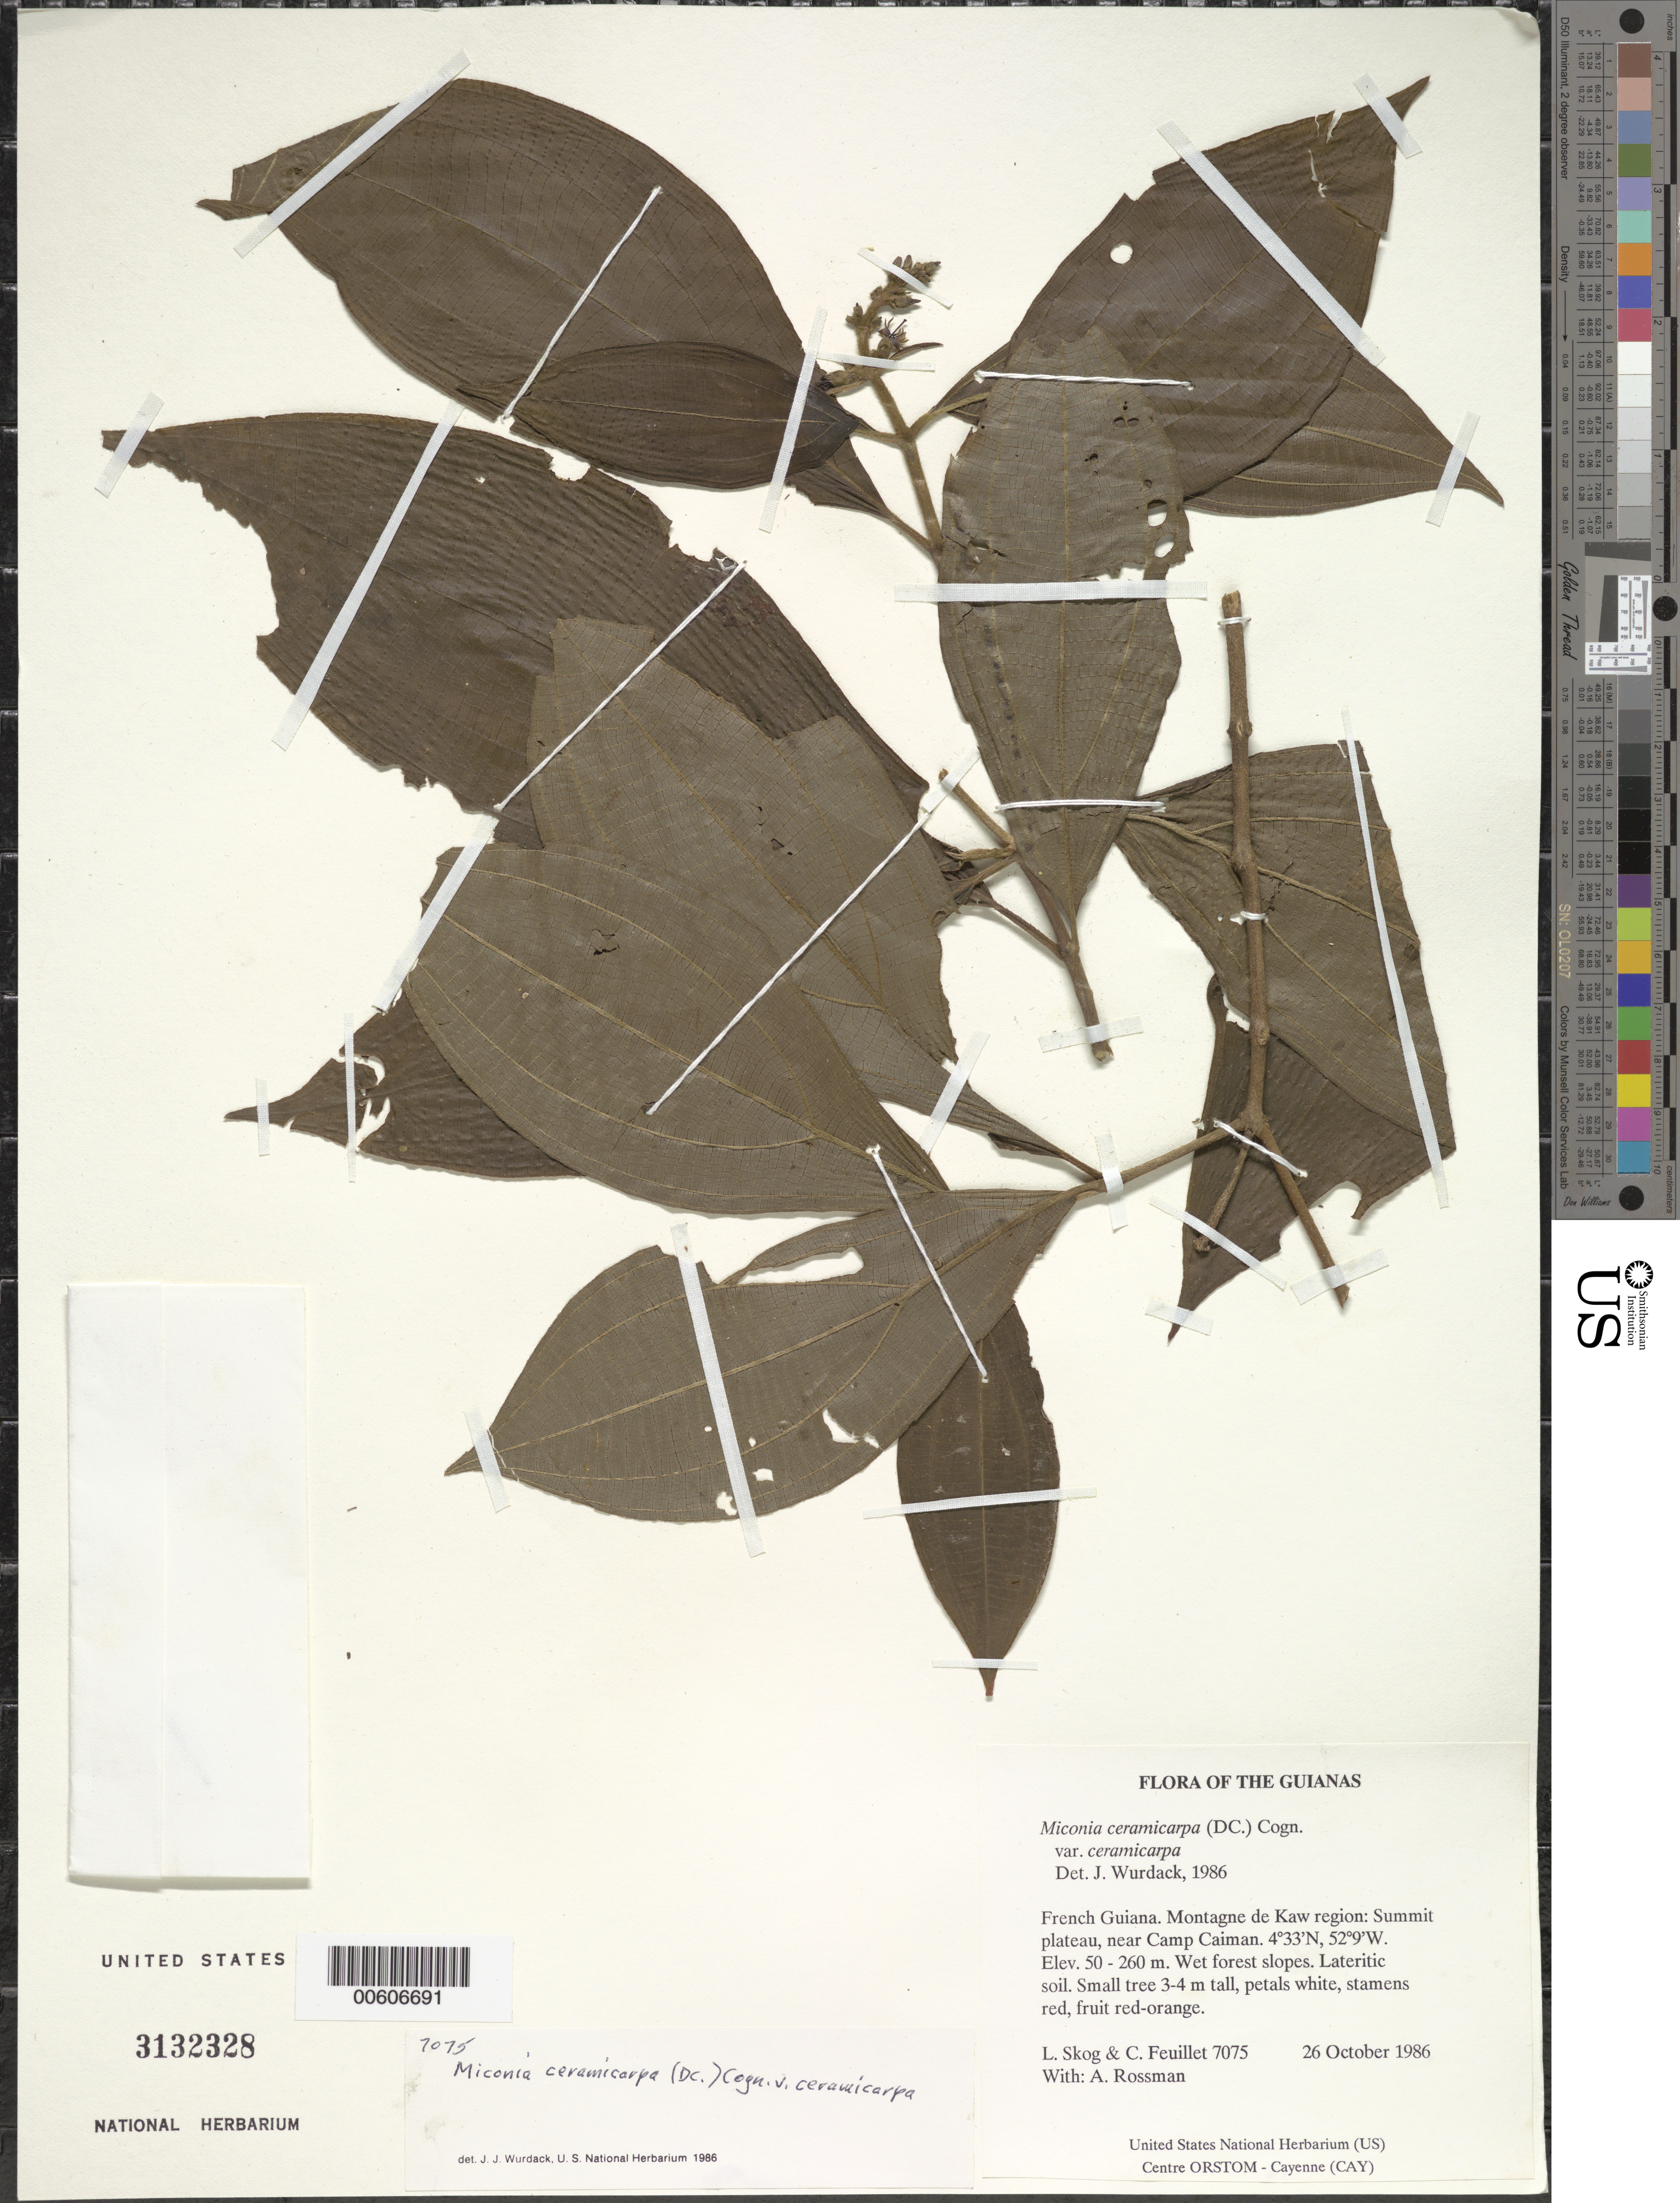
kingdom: Plantae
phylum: Tracheophyta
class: Magnoliopsida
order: Myrtales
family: Melastomataceae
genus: Miconia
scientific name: Miconia ceramicarpa var. ceramicarpa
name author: (DC.) Cogn.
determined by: Wurdack, John J., (US), US (UNITED STATES)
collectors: L. E. Skog, C. Feuillet & A. Rossman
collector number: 7075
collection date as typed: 26 October 1986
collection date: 1986-10-26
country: French Guiana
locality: Montagne de Kaw. Summit plateau, near Camp Caiman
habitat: Wet forest slopes. Lateritic soil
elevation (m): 50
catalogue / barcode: US 3132328